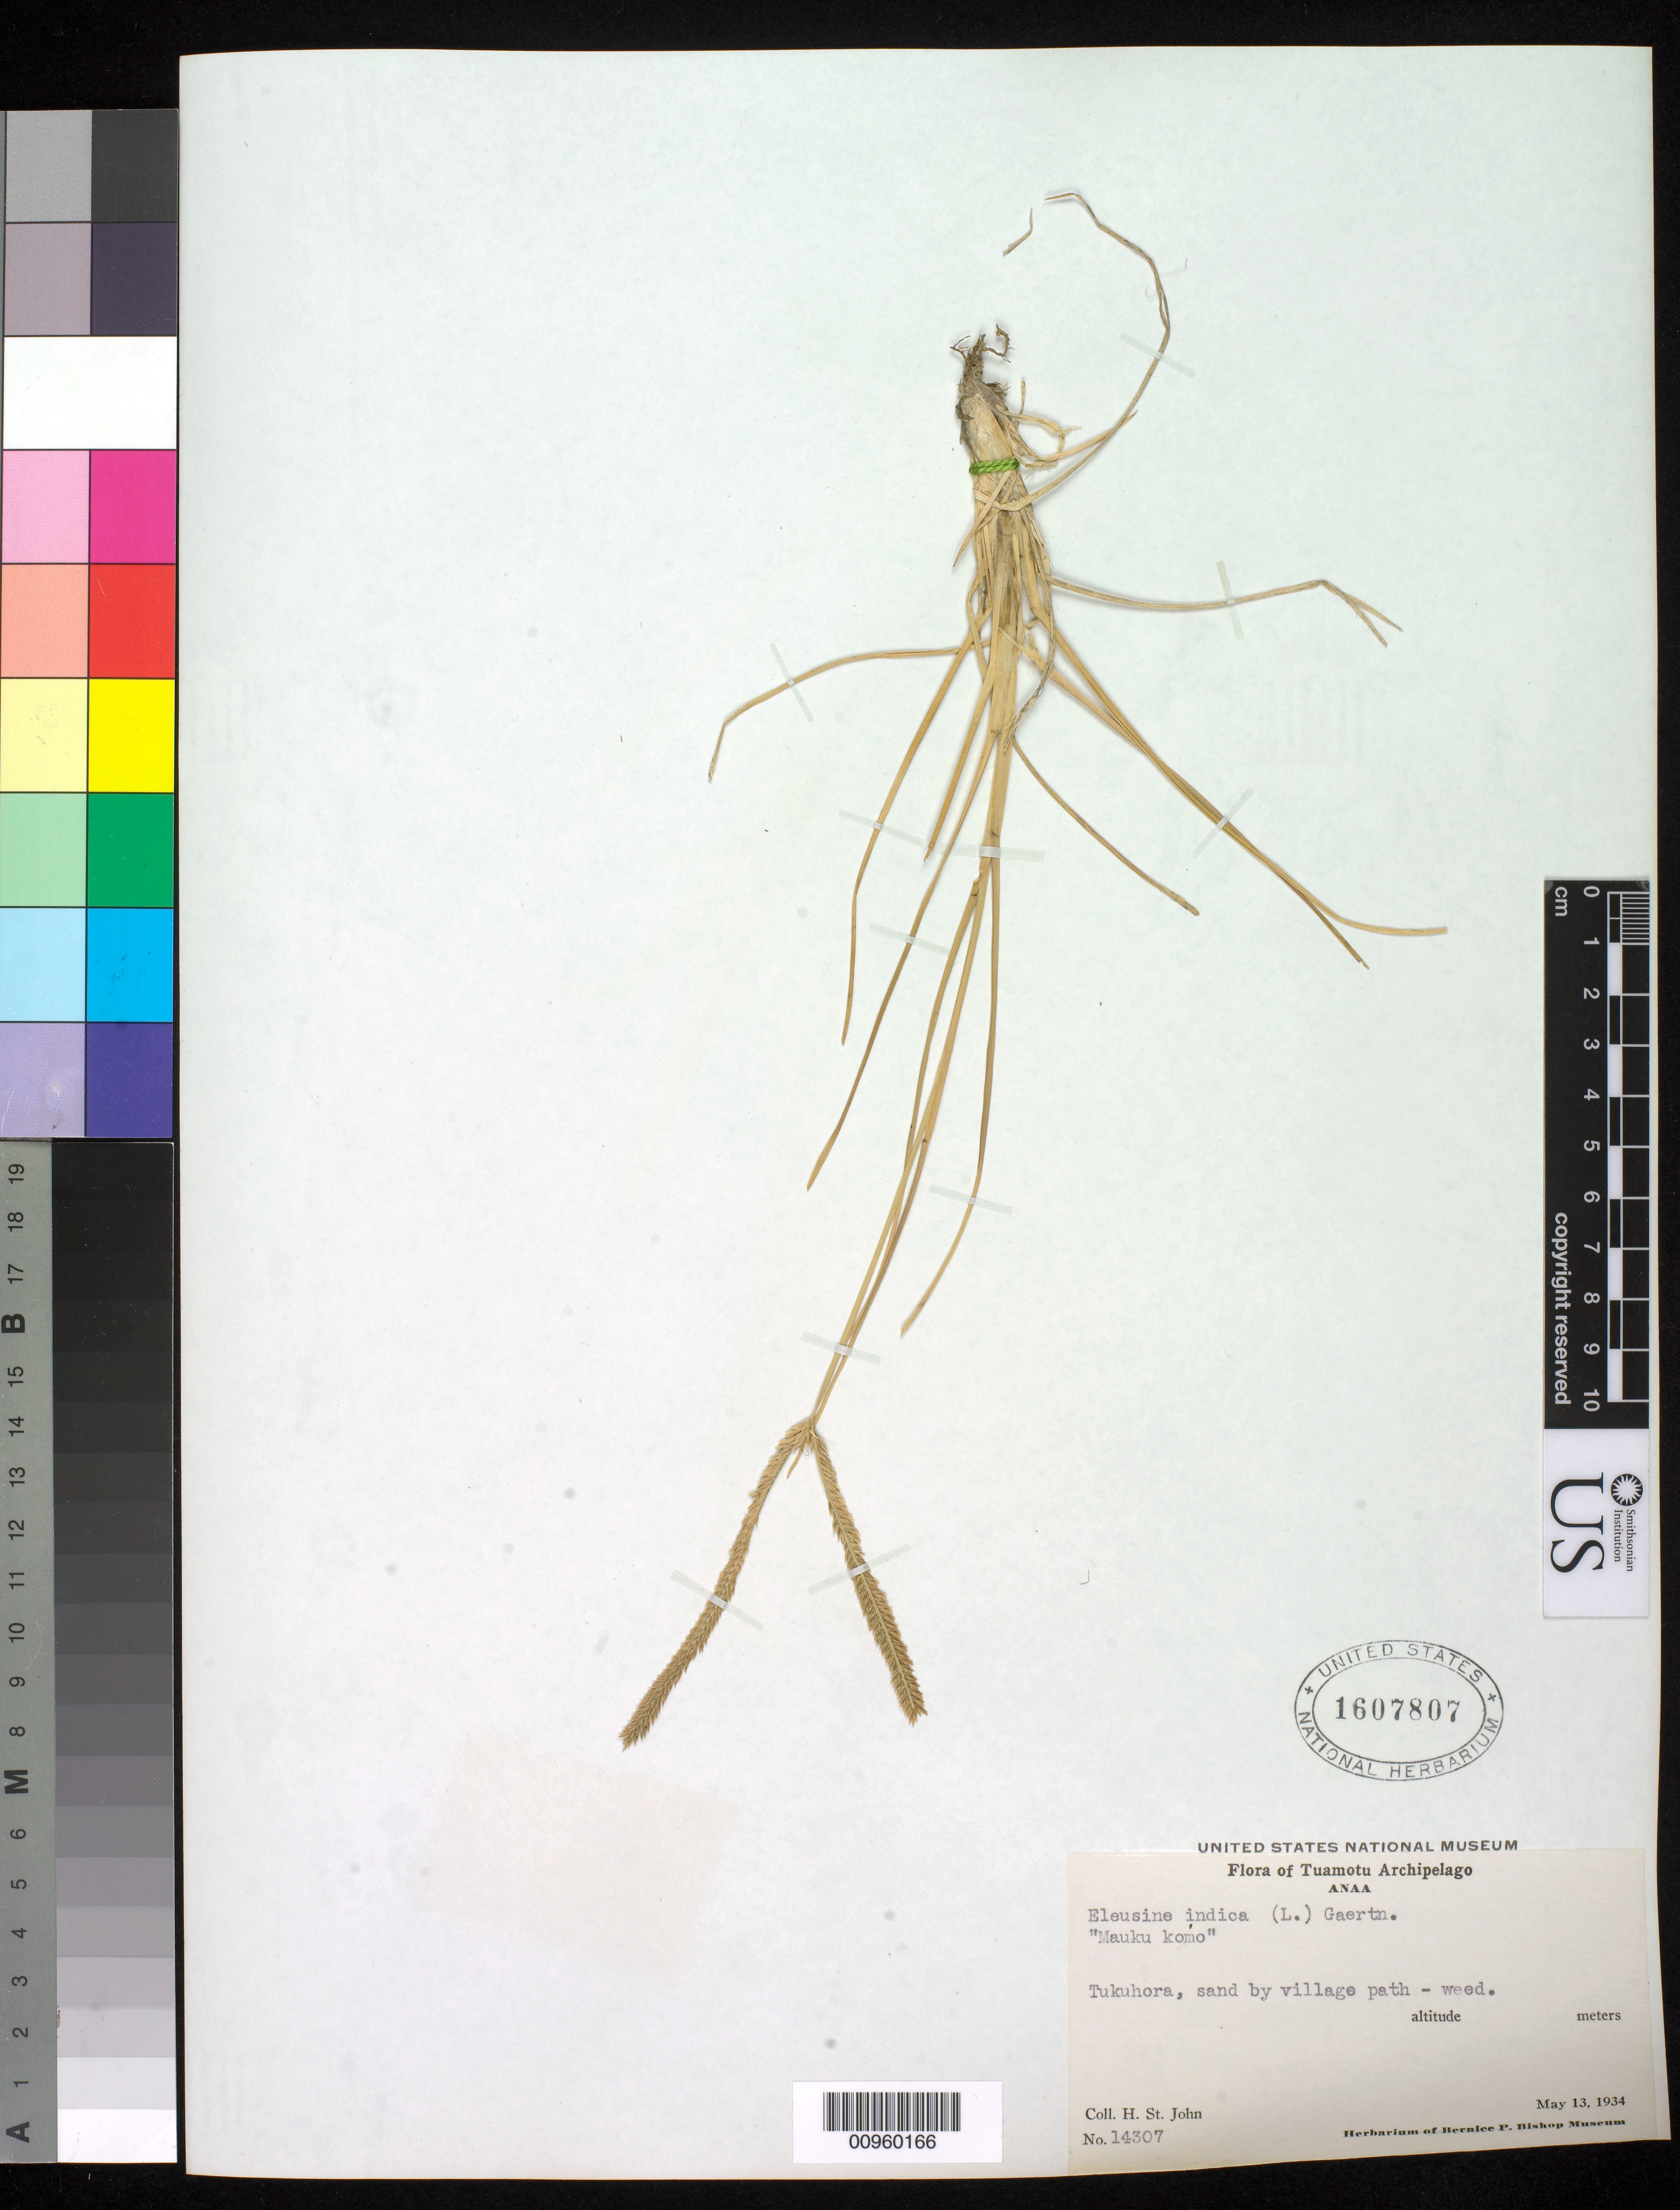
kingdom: Plantae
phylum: Tracheophyta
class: Liliopsida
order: Poales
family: Poaceae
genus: Eleusine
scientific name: Eleusine indica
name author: (L.) Gaertn.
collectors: H. St. John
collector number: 14307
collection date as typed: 13 May 1934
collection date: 1934-05-13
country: French Polynesia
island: Anaa Atoll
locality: Sand by village path - weed.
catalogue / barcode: US 1607807